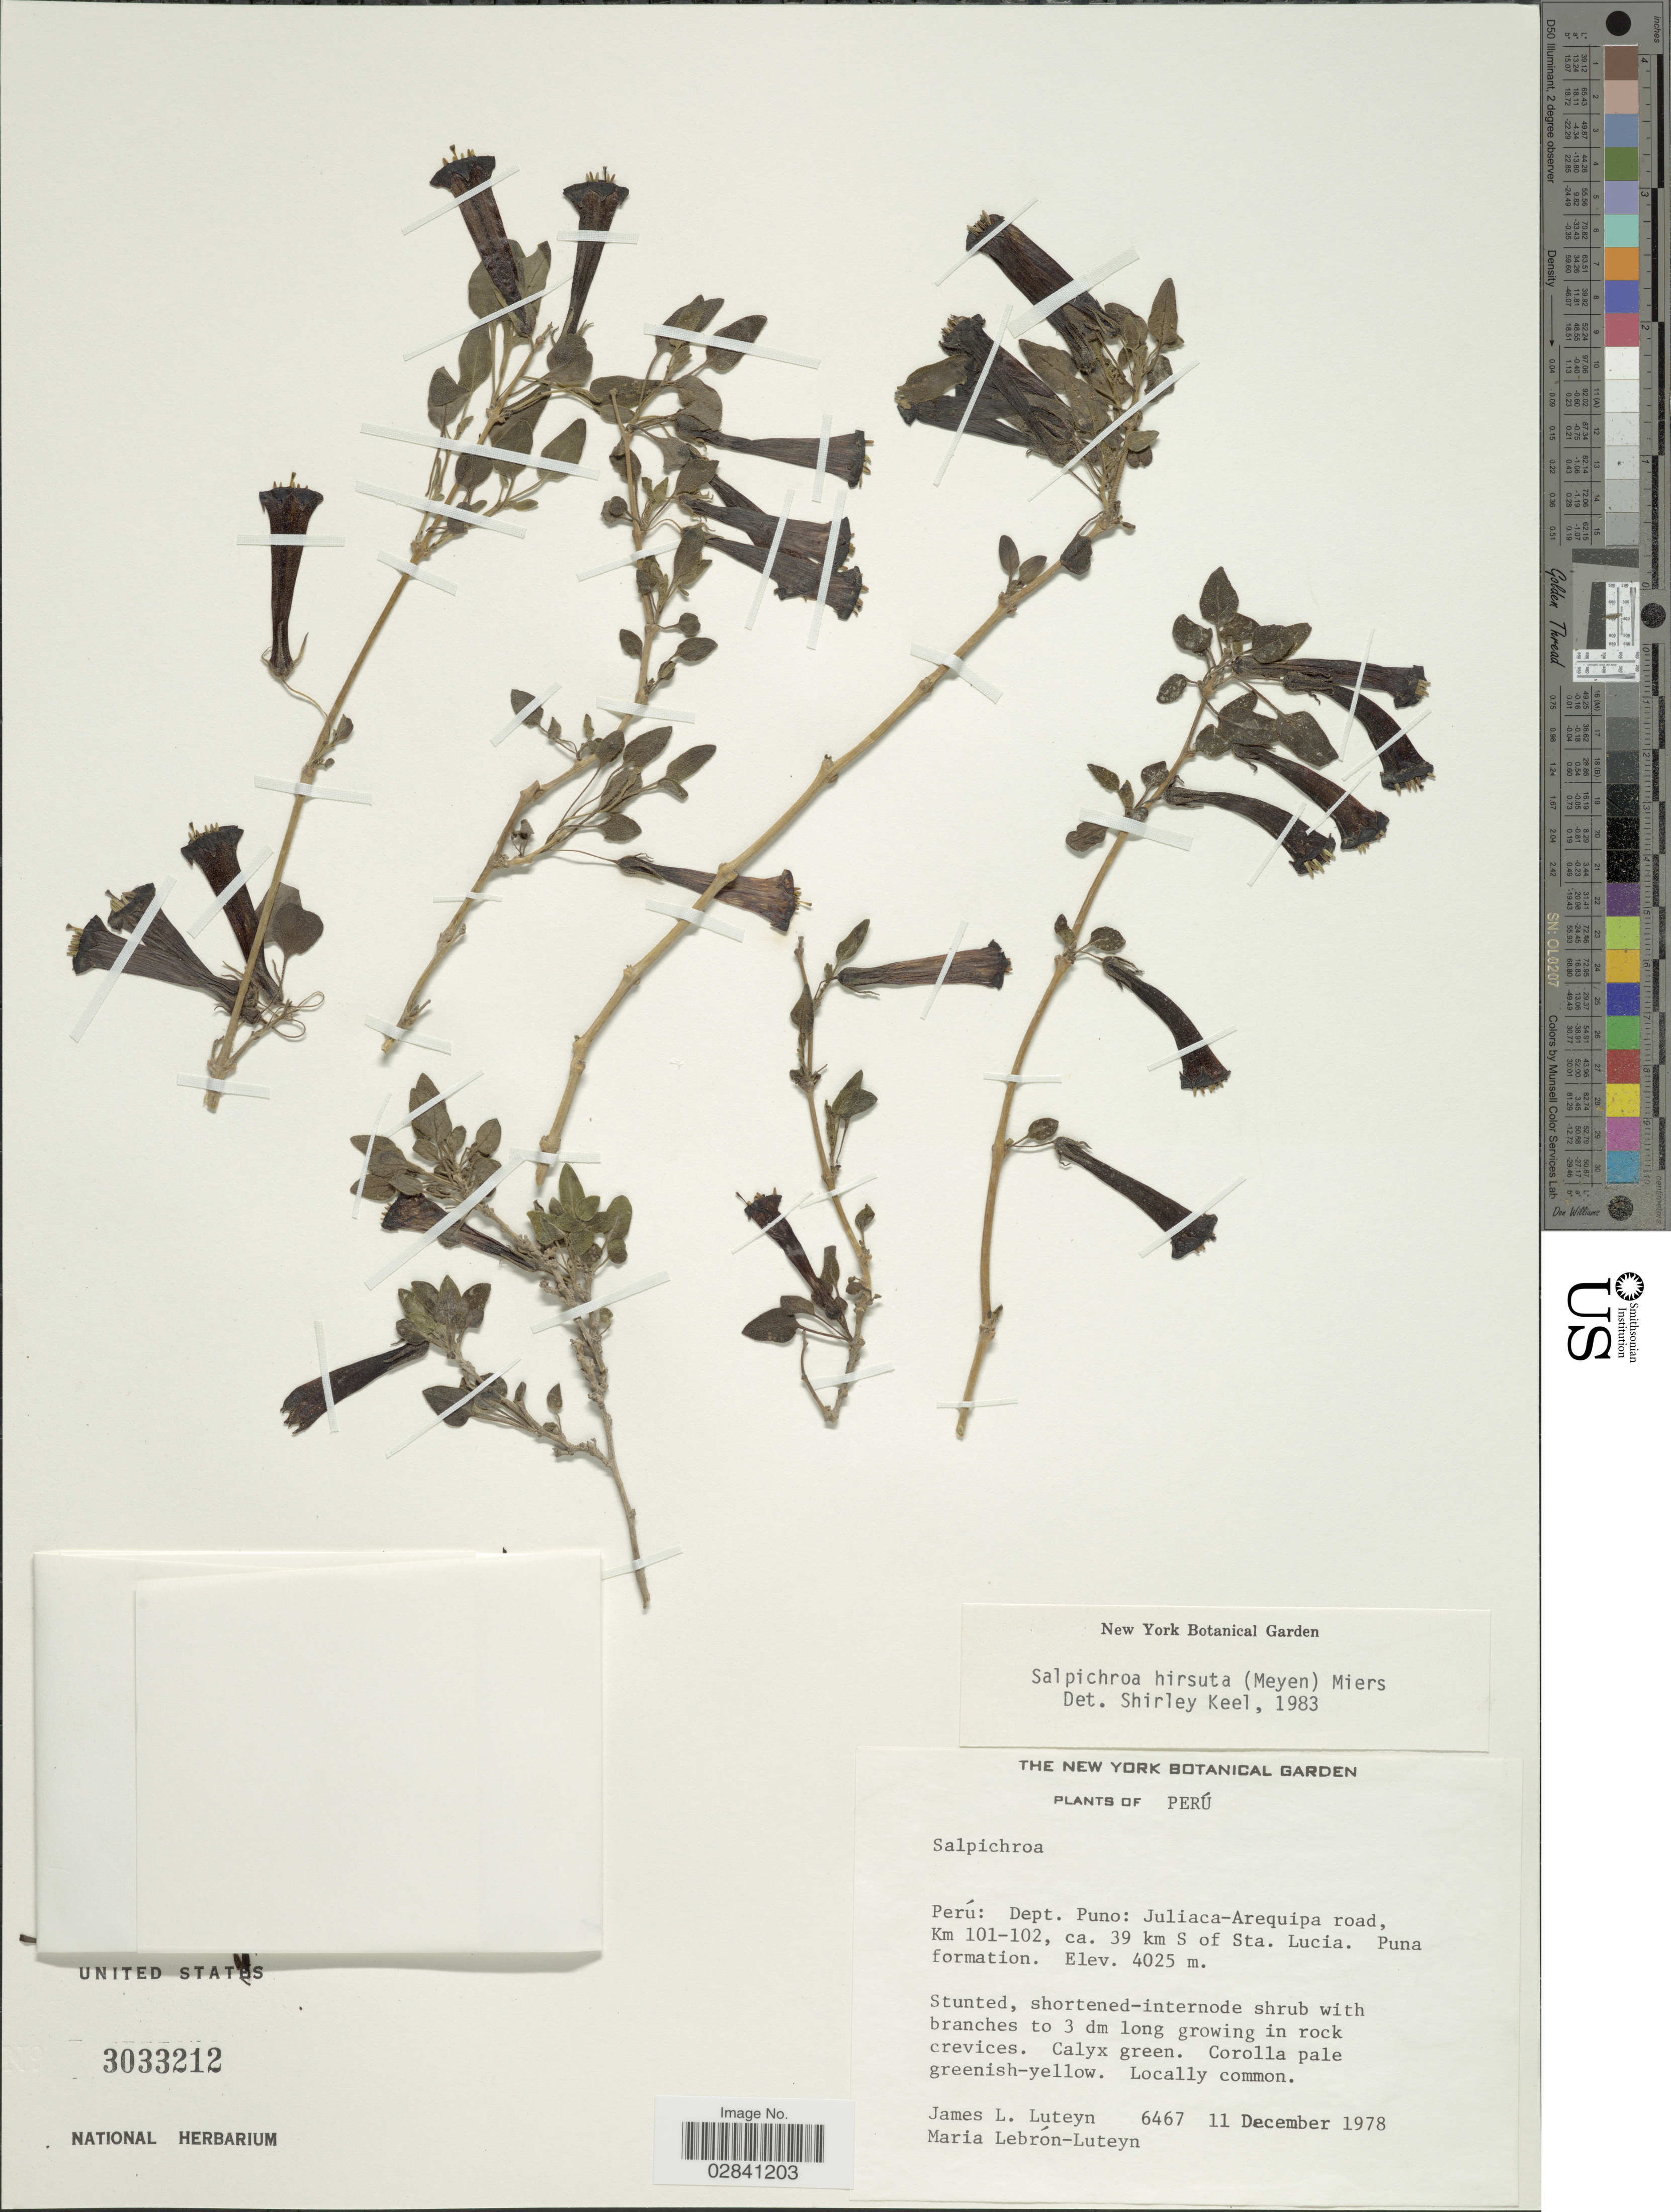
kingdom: Plantae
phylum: Tracheophyta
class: Magnoliopsida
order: Solanales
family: Solanaceae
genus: Salpichroa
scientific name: Salpichroa hirsuta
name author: (Meyen) Miers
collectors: J. L. Luteyn & M. L. Lebrón-Luteyn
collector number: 6467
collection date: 1978-12-11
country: Peru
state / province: Puno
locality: Dept. Puno: Juliaca- Arequipa road, Km 101-102, ca. 39 km S of Sta. Lucia. Puna formation.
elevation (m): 4025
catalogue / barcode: US 3033212